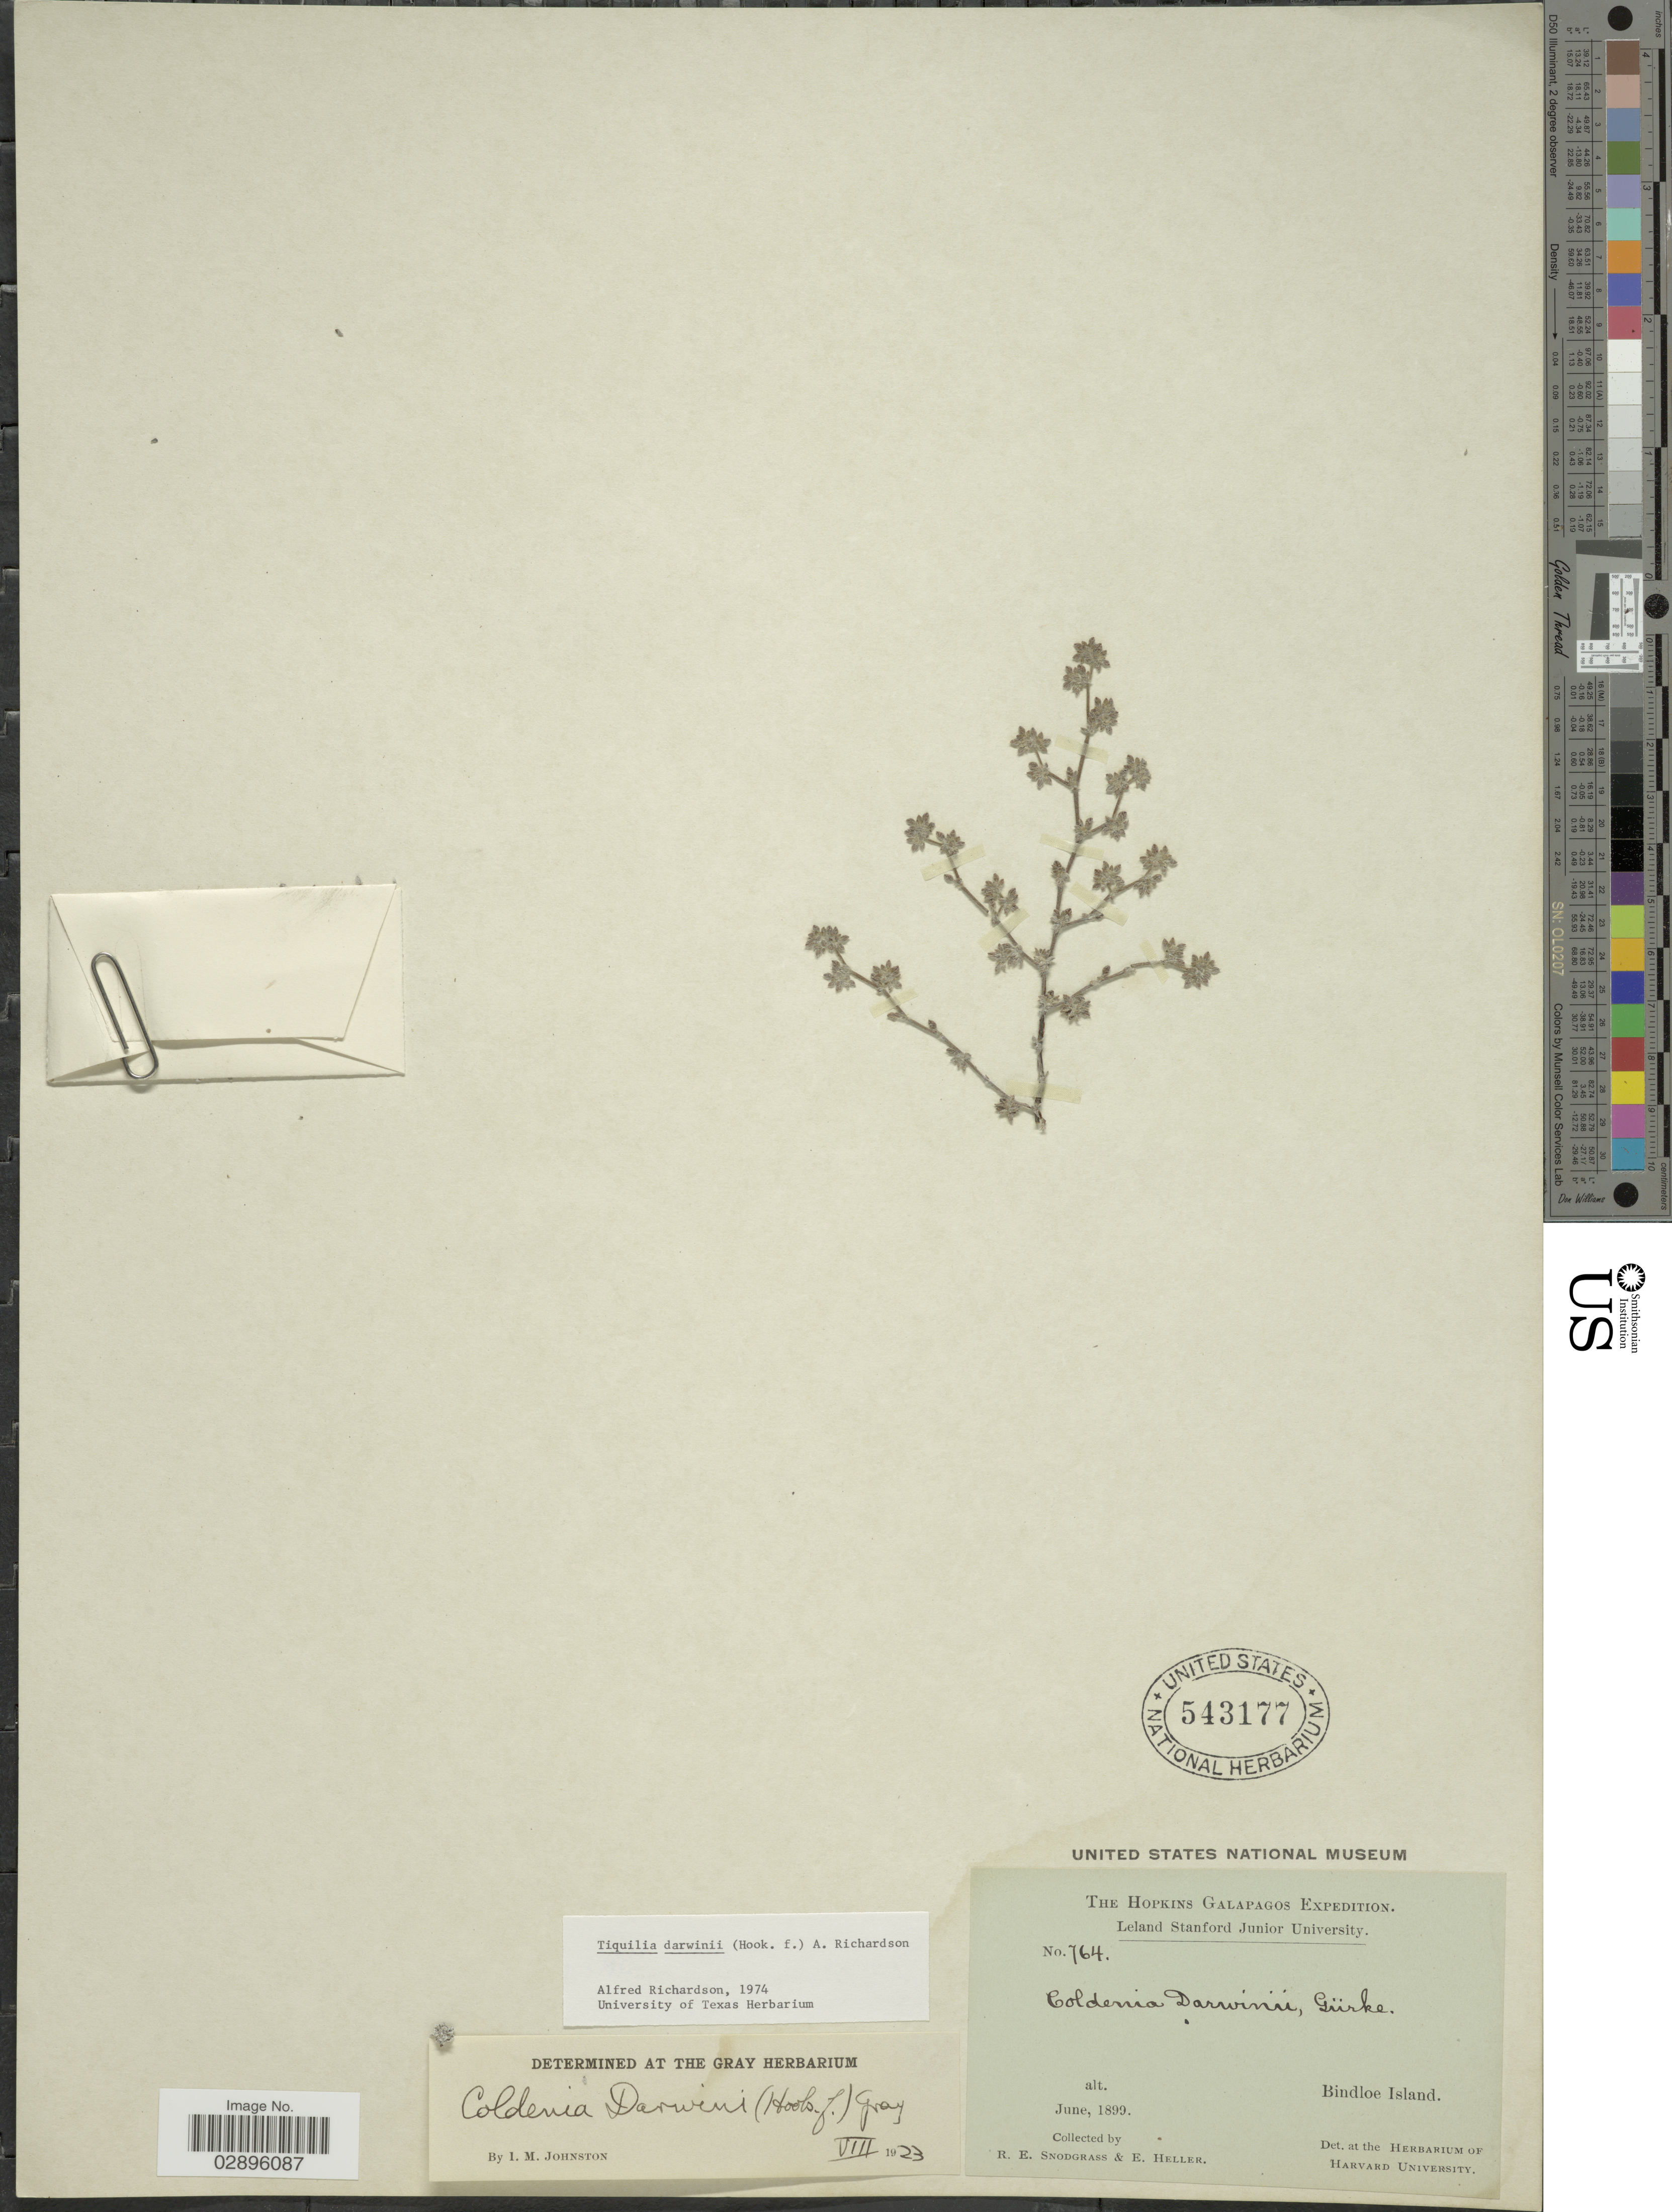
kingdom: Plantae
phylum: Tracheophyta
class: Magnoliopsida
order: Boraginales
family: Ehretiaceae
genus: Tiquilia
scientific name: Tiquilia darwinii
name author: (Hook. f.) A.T. Richardson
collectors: R. E. Snodgrass & E. Heller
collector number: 764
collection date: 1899-06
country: Ecuador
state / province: Colón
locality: The Hopkins Galapagos. Bindloe Island.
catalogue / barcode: US 543177